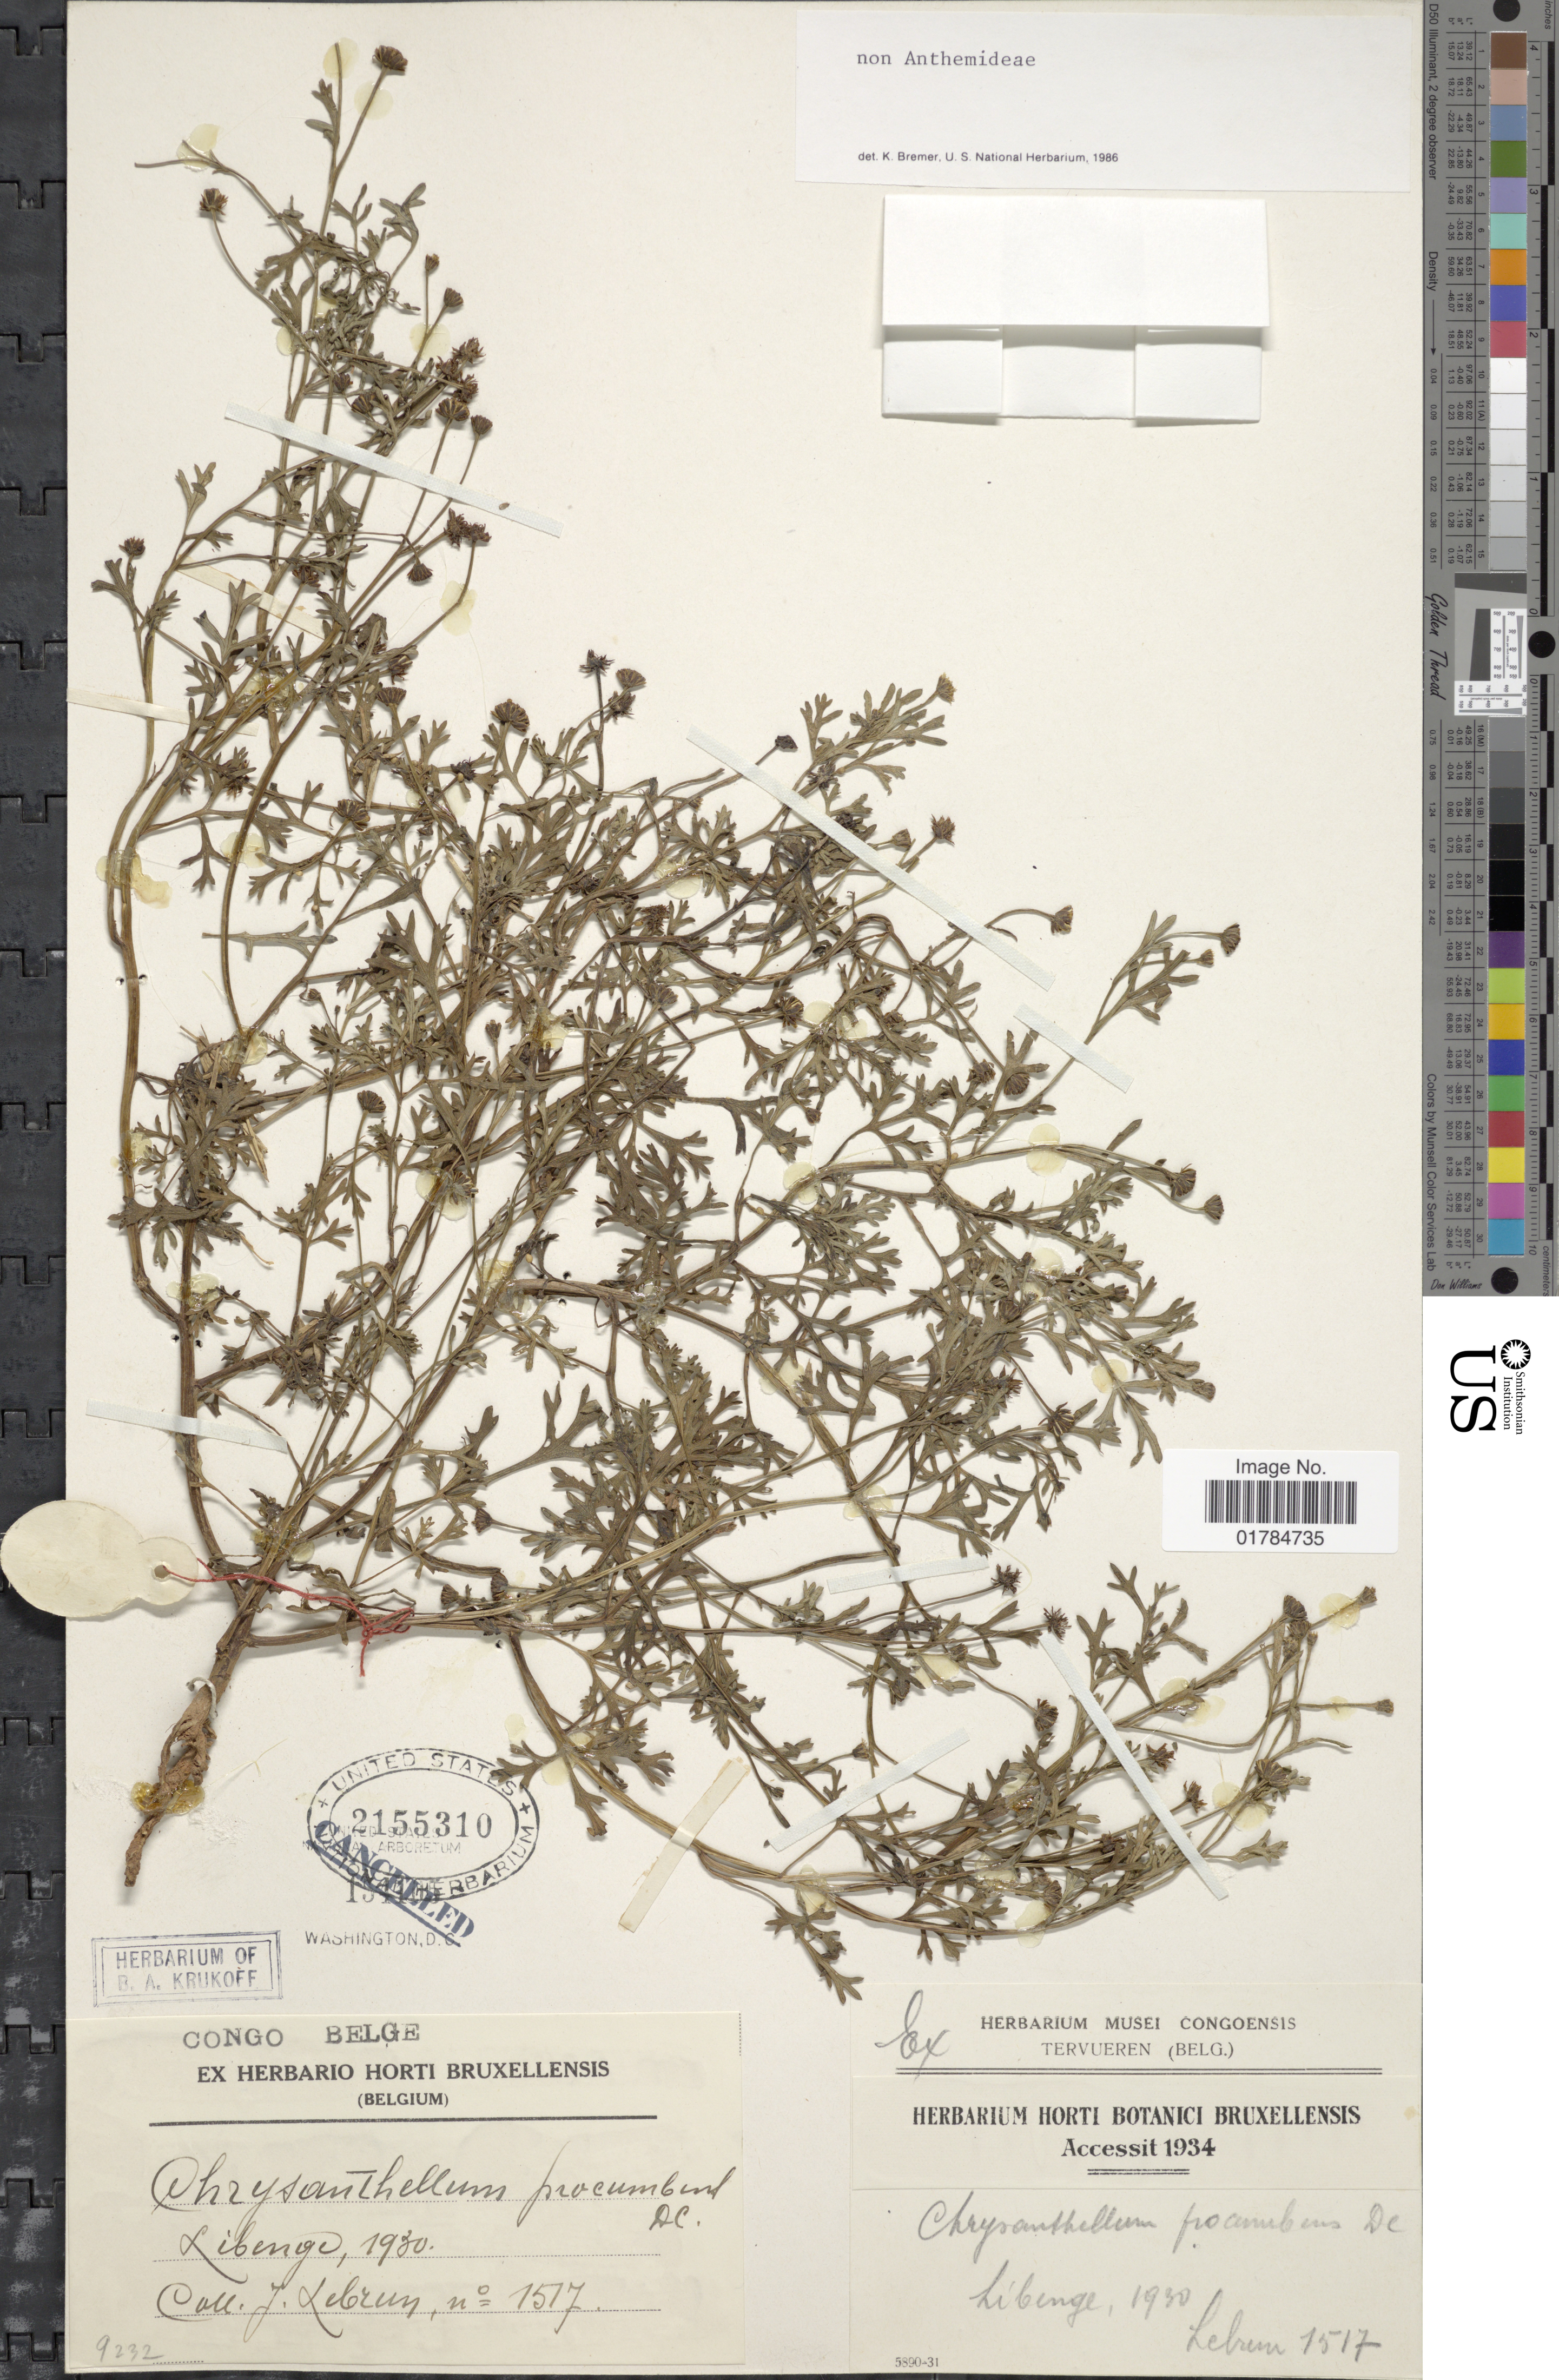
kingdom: Plantae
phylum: Tracheophyta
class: Magnoliopsida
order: Asterales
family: Asteraceae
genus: Chrysanthellum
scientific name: Chrysanthellum procumbens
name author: Pers.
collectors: J. A. Lebrun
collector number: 1517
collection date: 1930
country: Congo, Democratic Republic of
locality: Libenge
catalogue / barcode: US 2155310